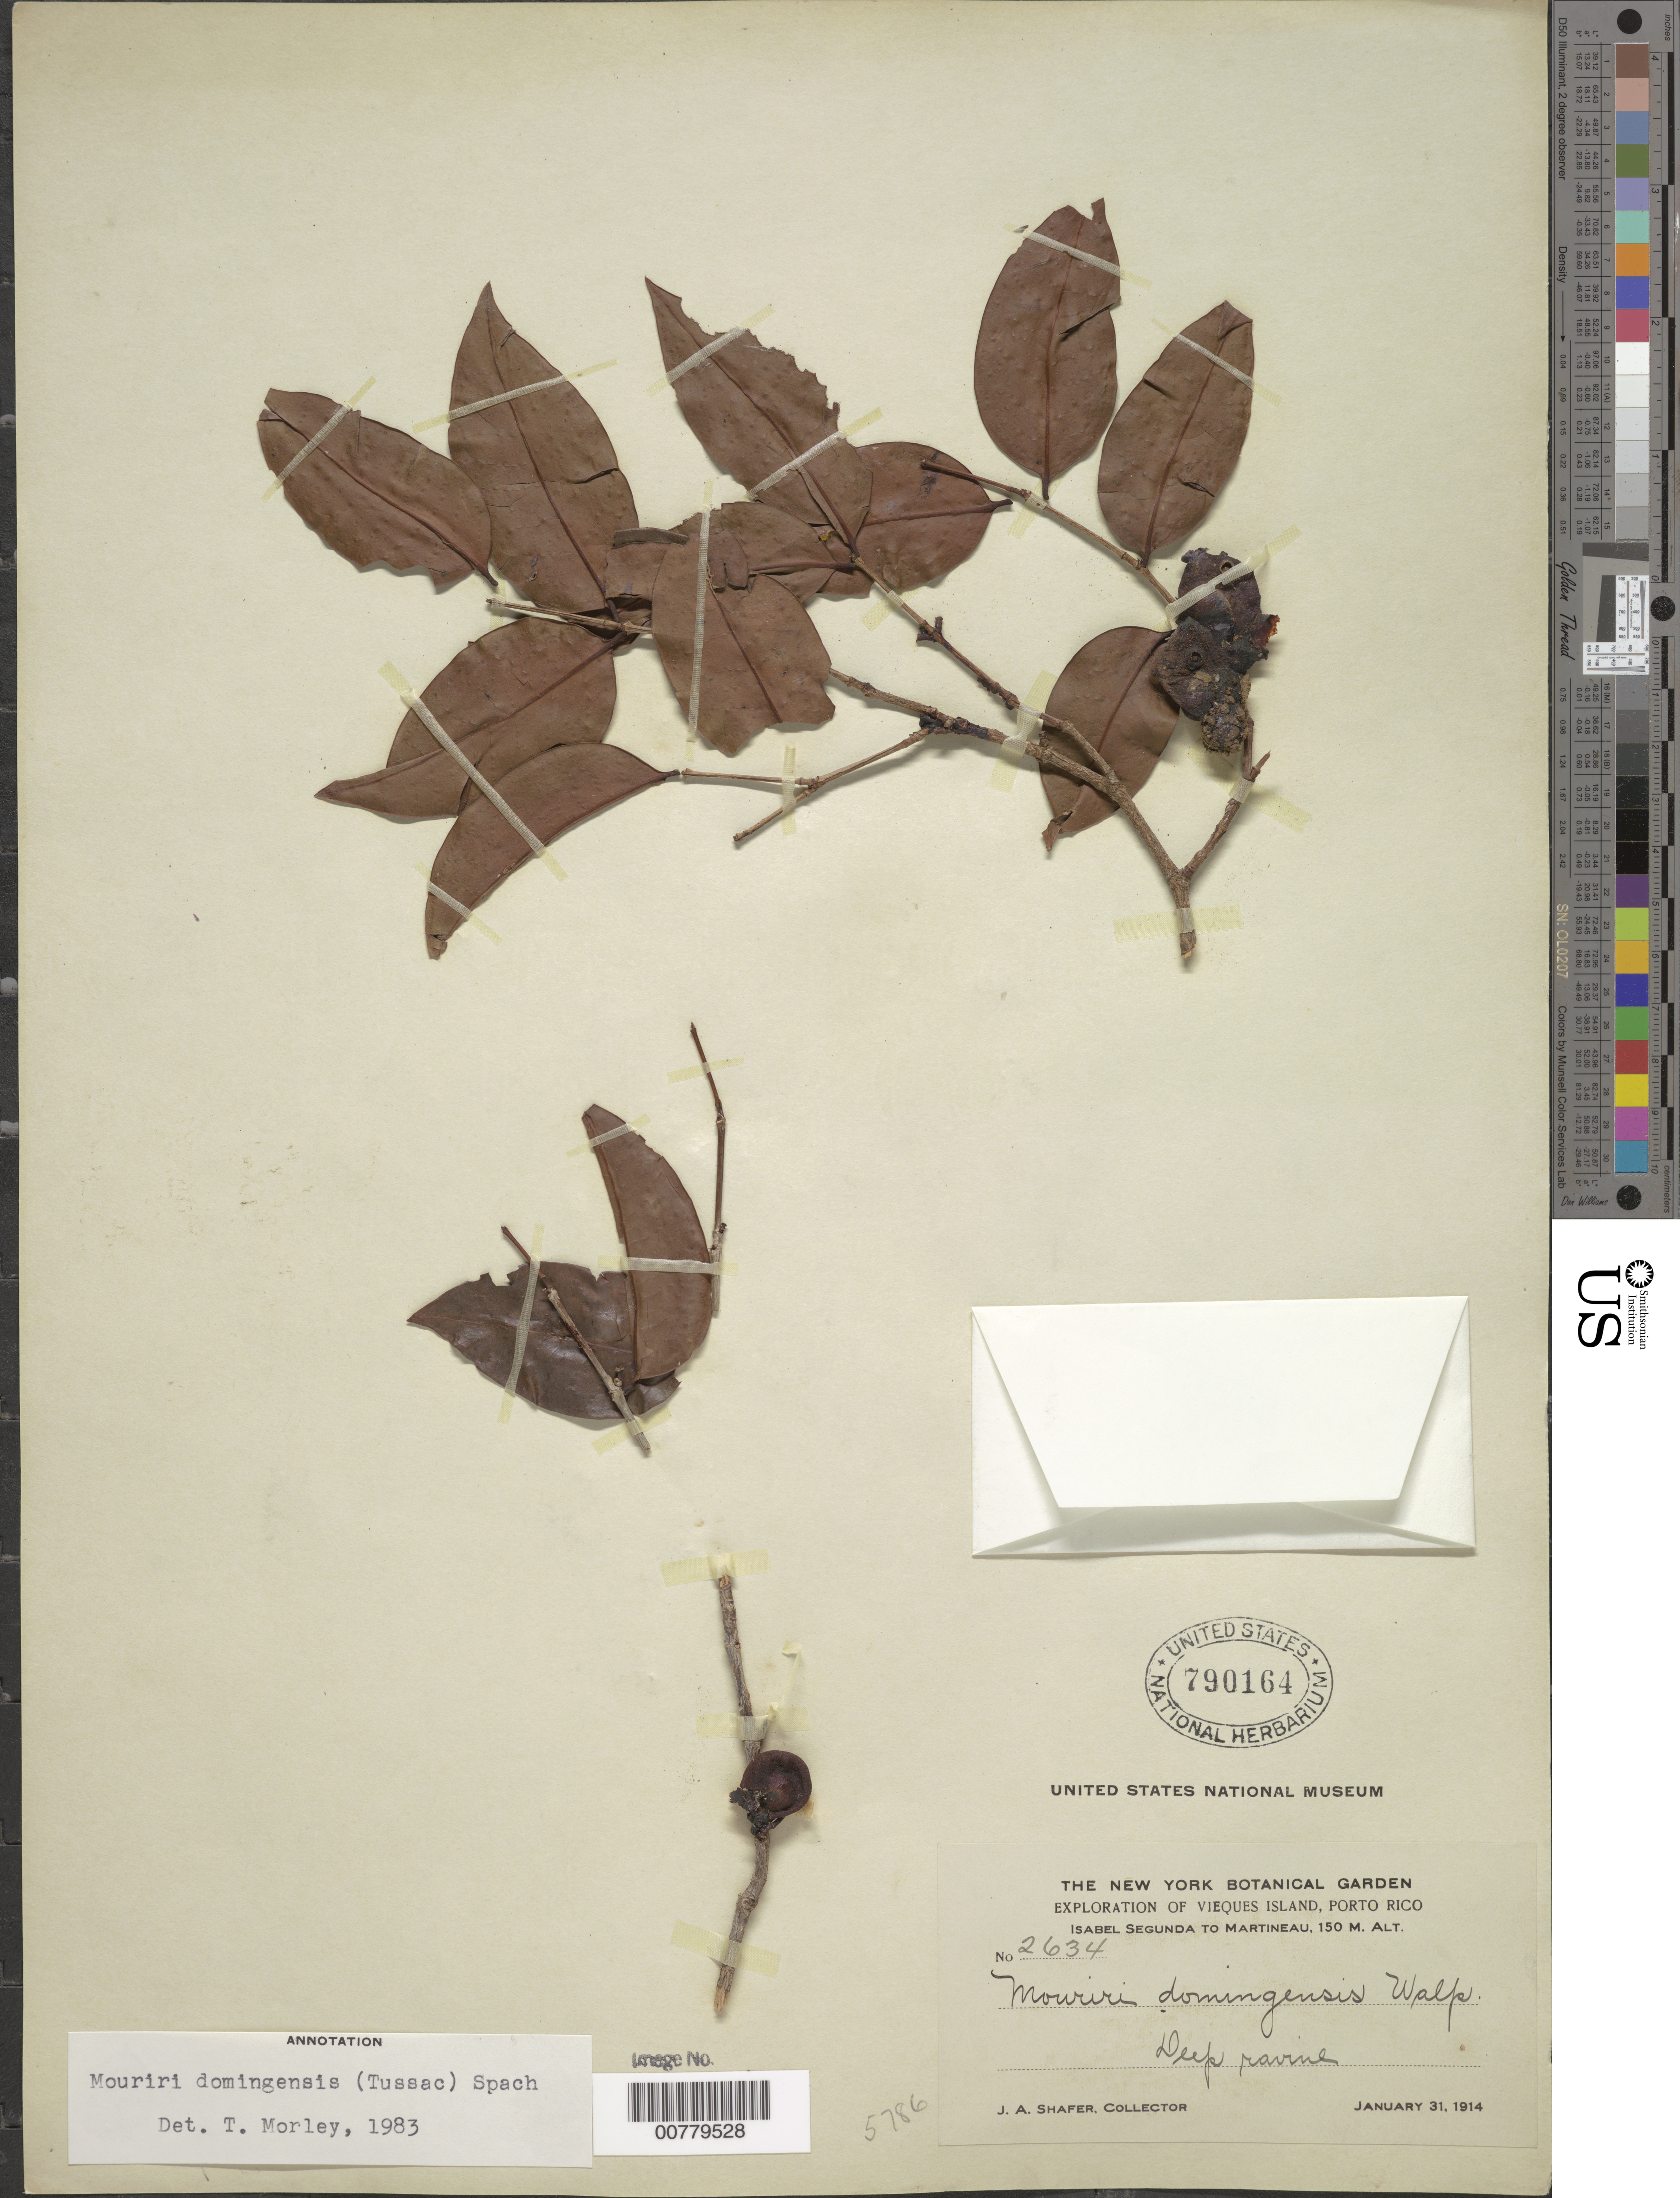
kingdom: Plantae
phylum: Tracheophyta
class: Magnoliopsida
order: Myrtales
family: Melastomataceae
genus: Mouriri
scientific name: Mouriri domingensis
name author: (Tussac) Spach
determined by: Morley, T.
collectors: J. A. Shafer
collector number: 2634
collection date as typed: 31 Jan 1914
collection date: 1914-01-31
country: Puerto Rico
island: Vieques I.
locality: Isabel Segunda to Martineau.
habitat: Deep ravine.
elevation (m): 150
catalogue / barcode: US 790164